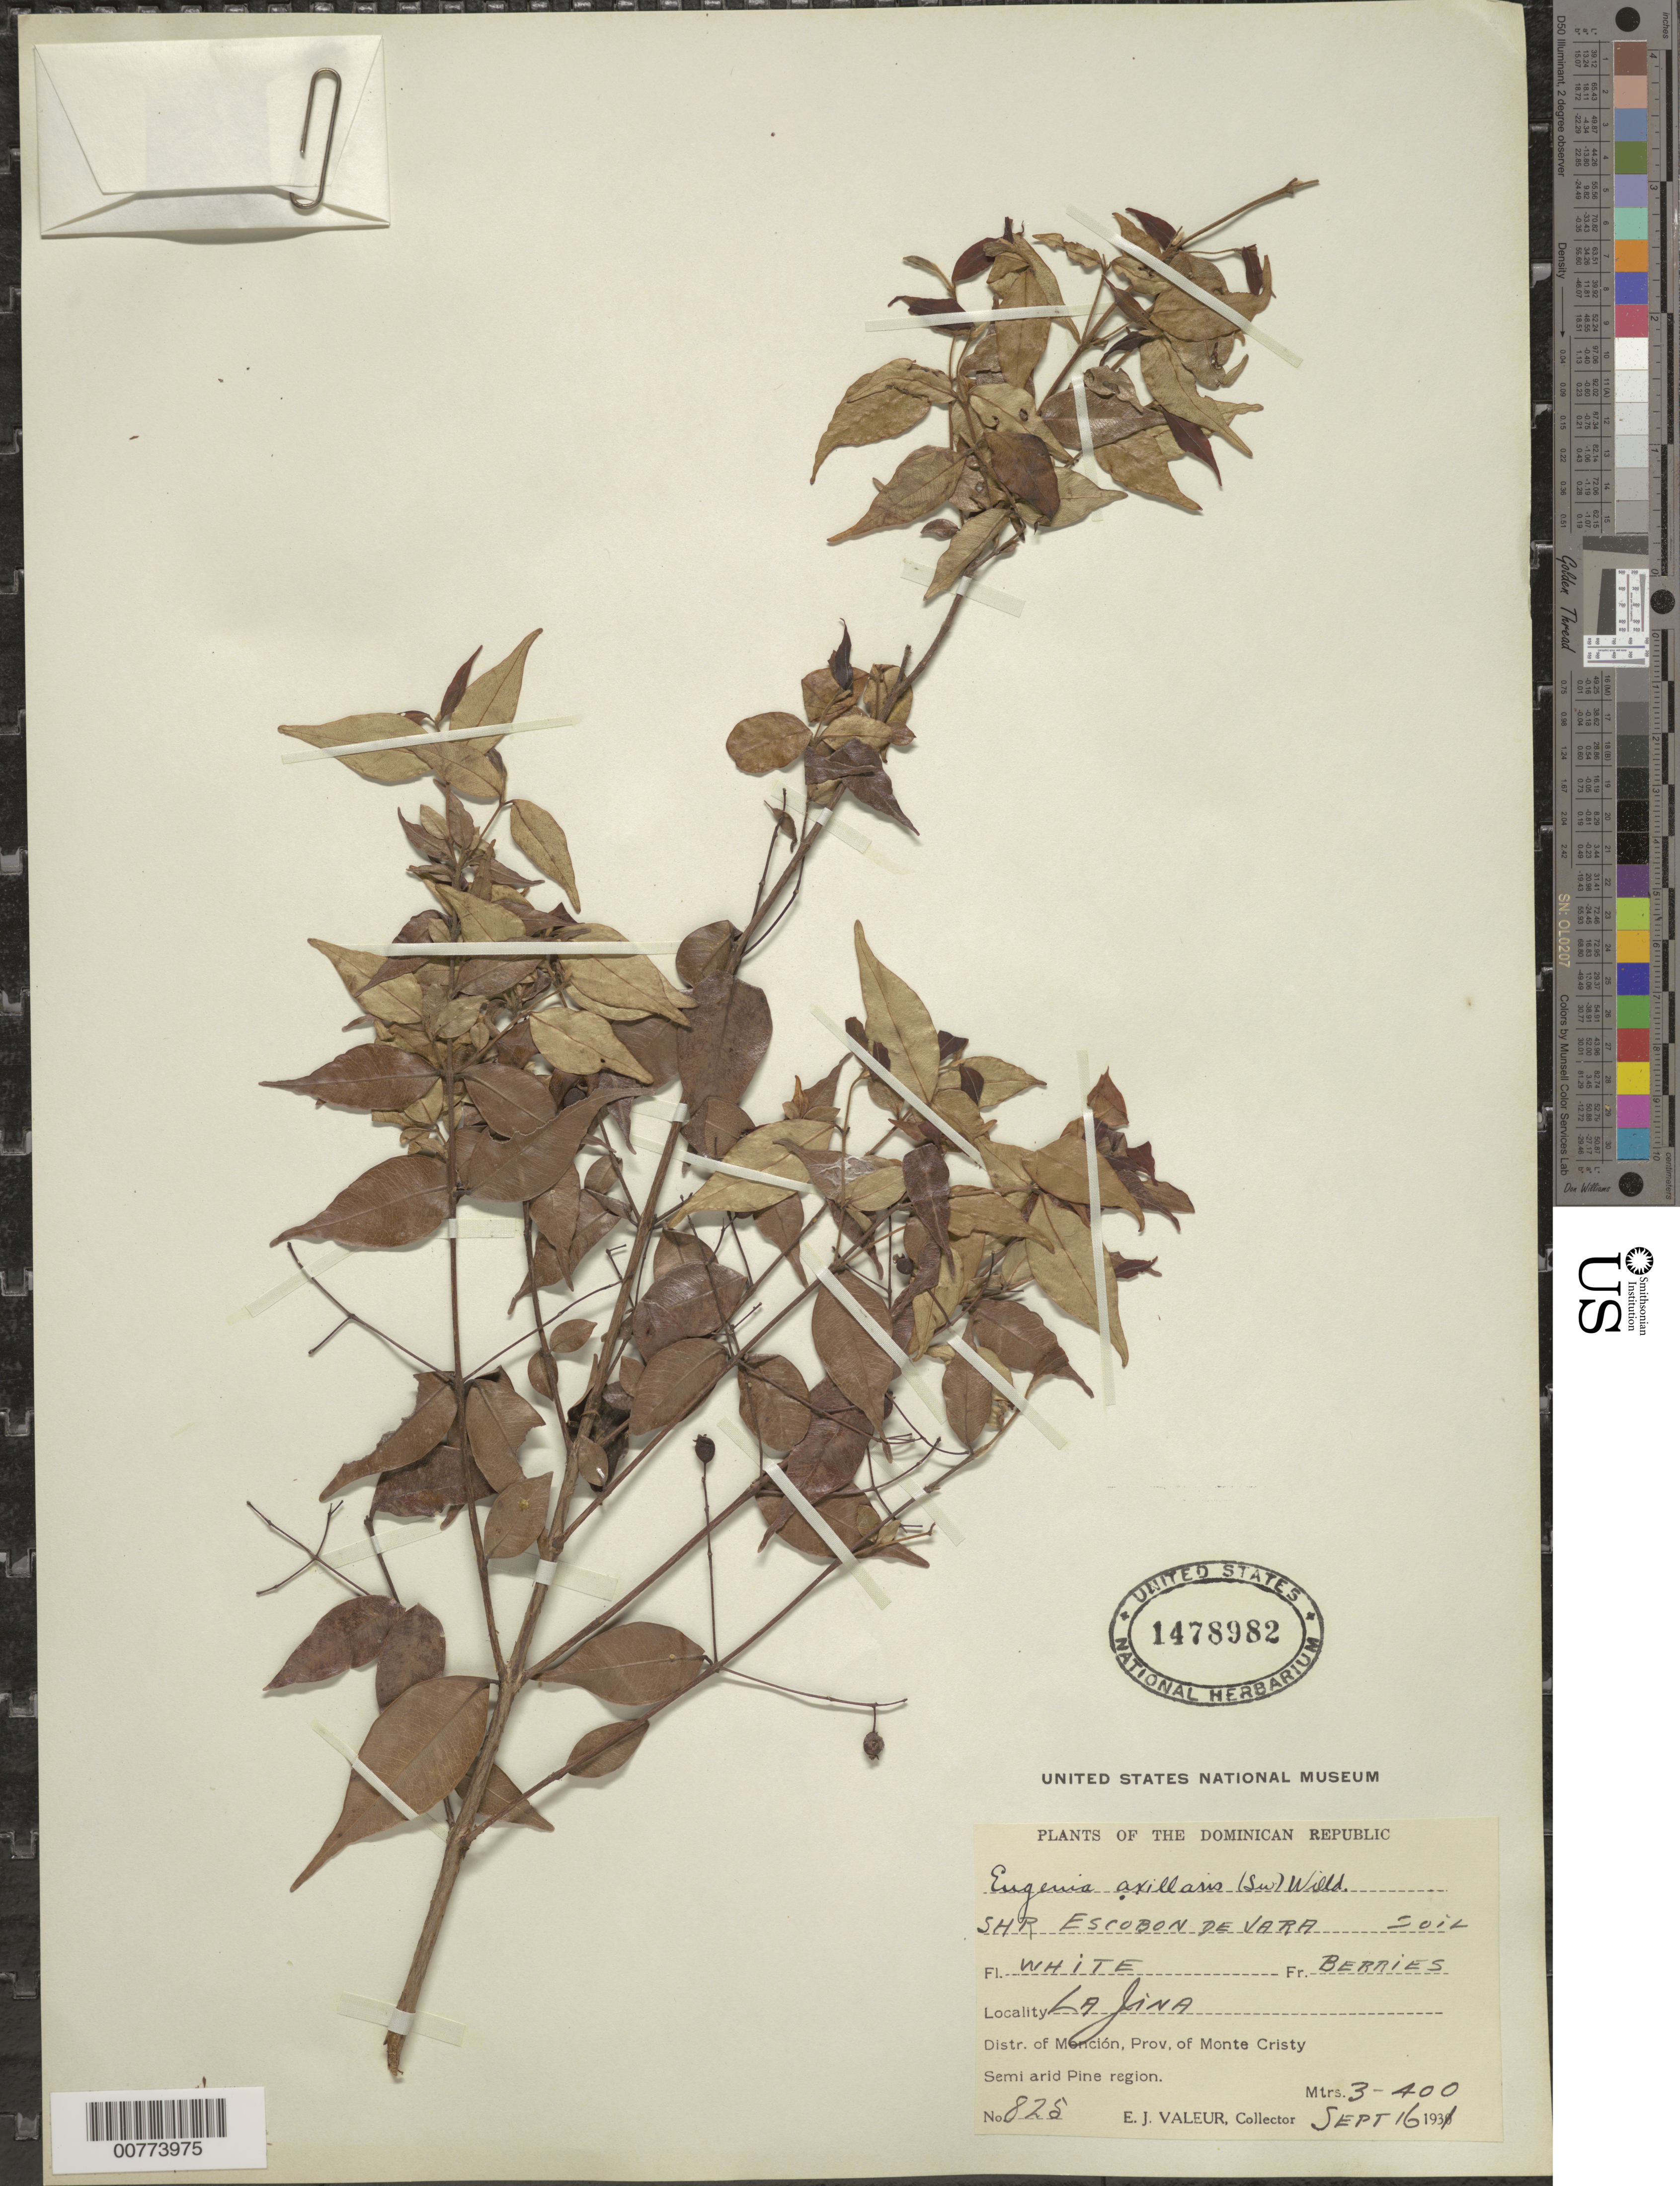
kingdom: Plantae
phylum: Tracheophyta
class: Magnoliopsida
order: Myrtales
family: Myrtaceae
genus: Eugenia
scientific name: Eugenia axillaris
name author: (Sw.) Willd.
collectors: E. Valeur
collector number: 825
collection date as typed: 15 Sep 1931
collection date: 1931-09-15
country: Dominican Republic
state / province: Monte Cristi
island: Hispaniola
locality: Monción, La Jina.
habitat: Semi arid pine region.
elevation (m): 300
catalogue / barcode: US 1478982